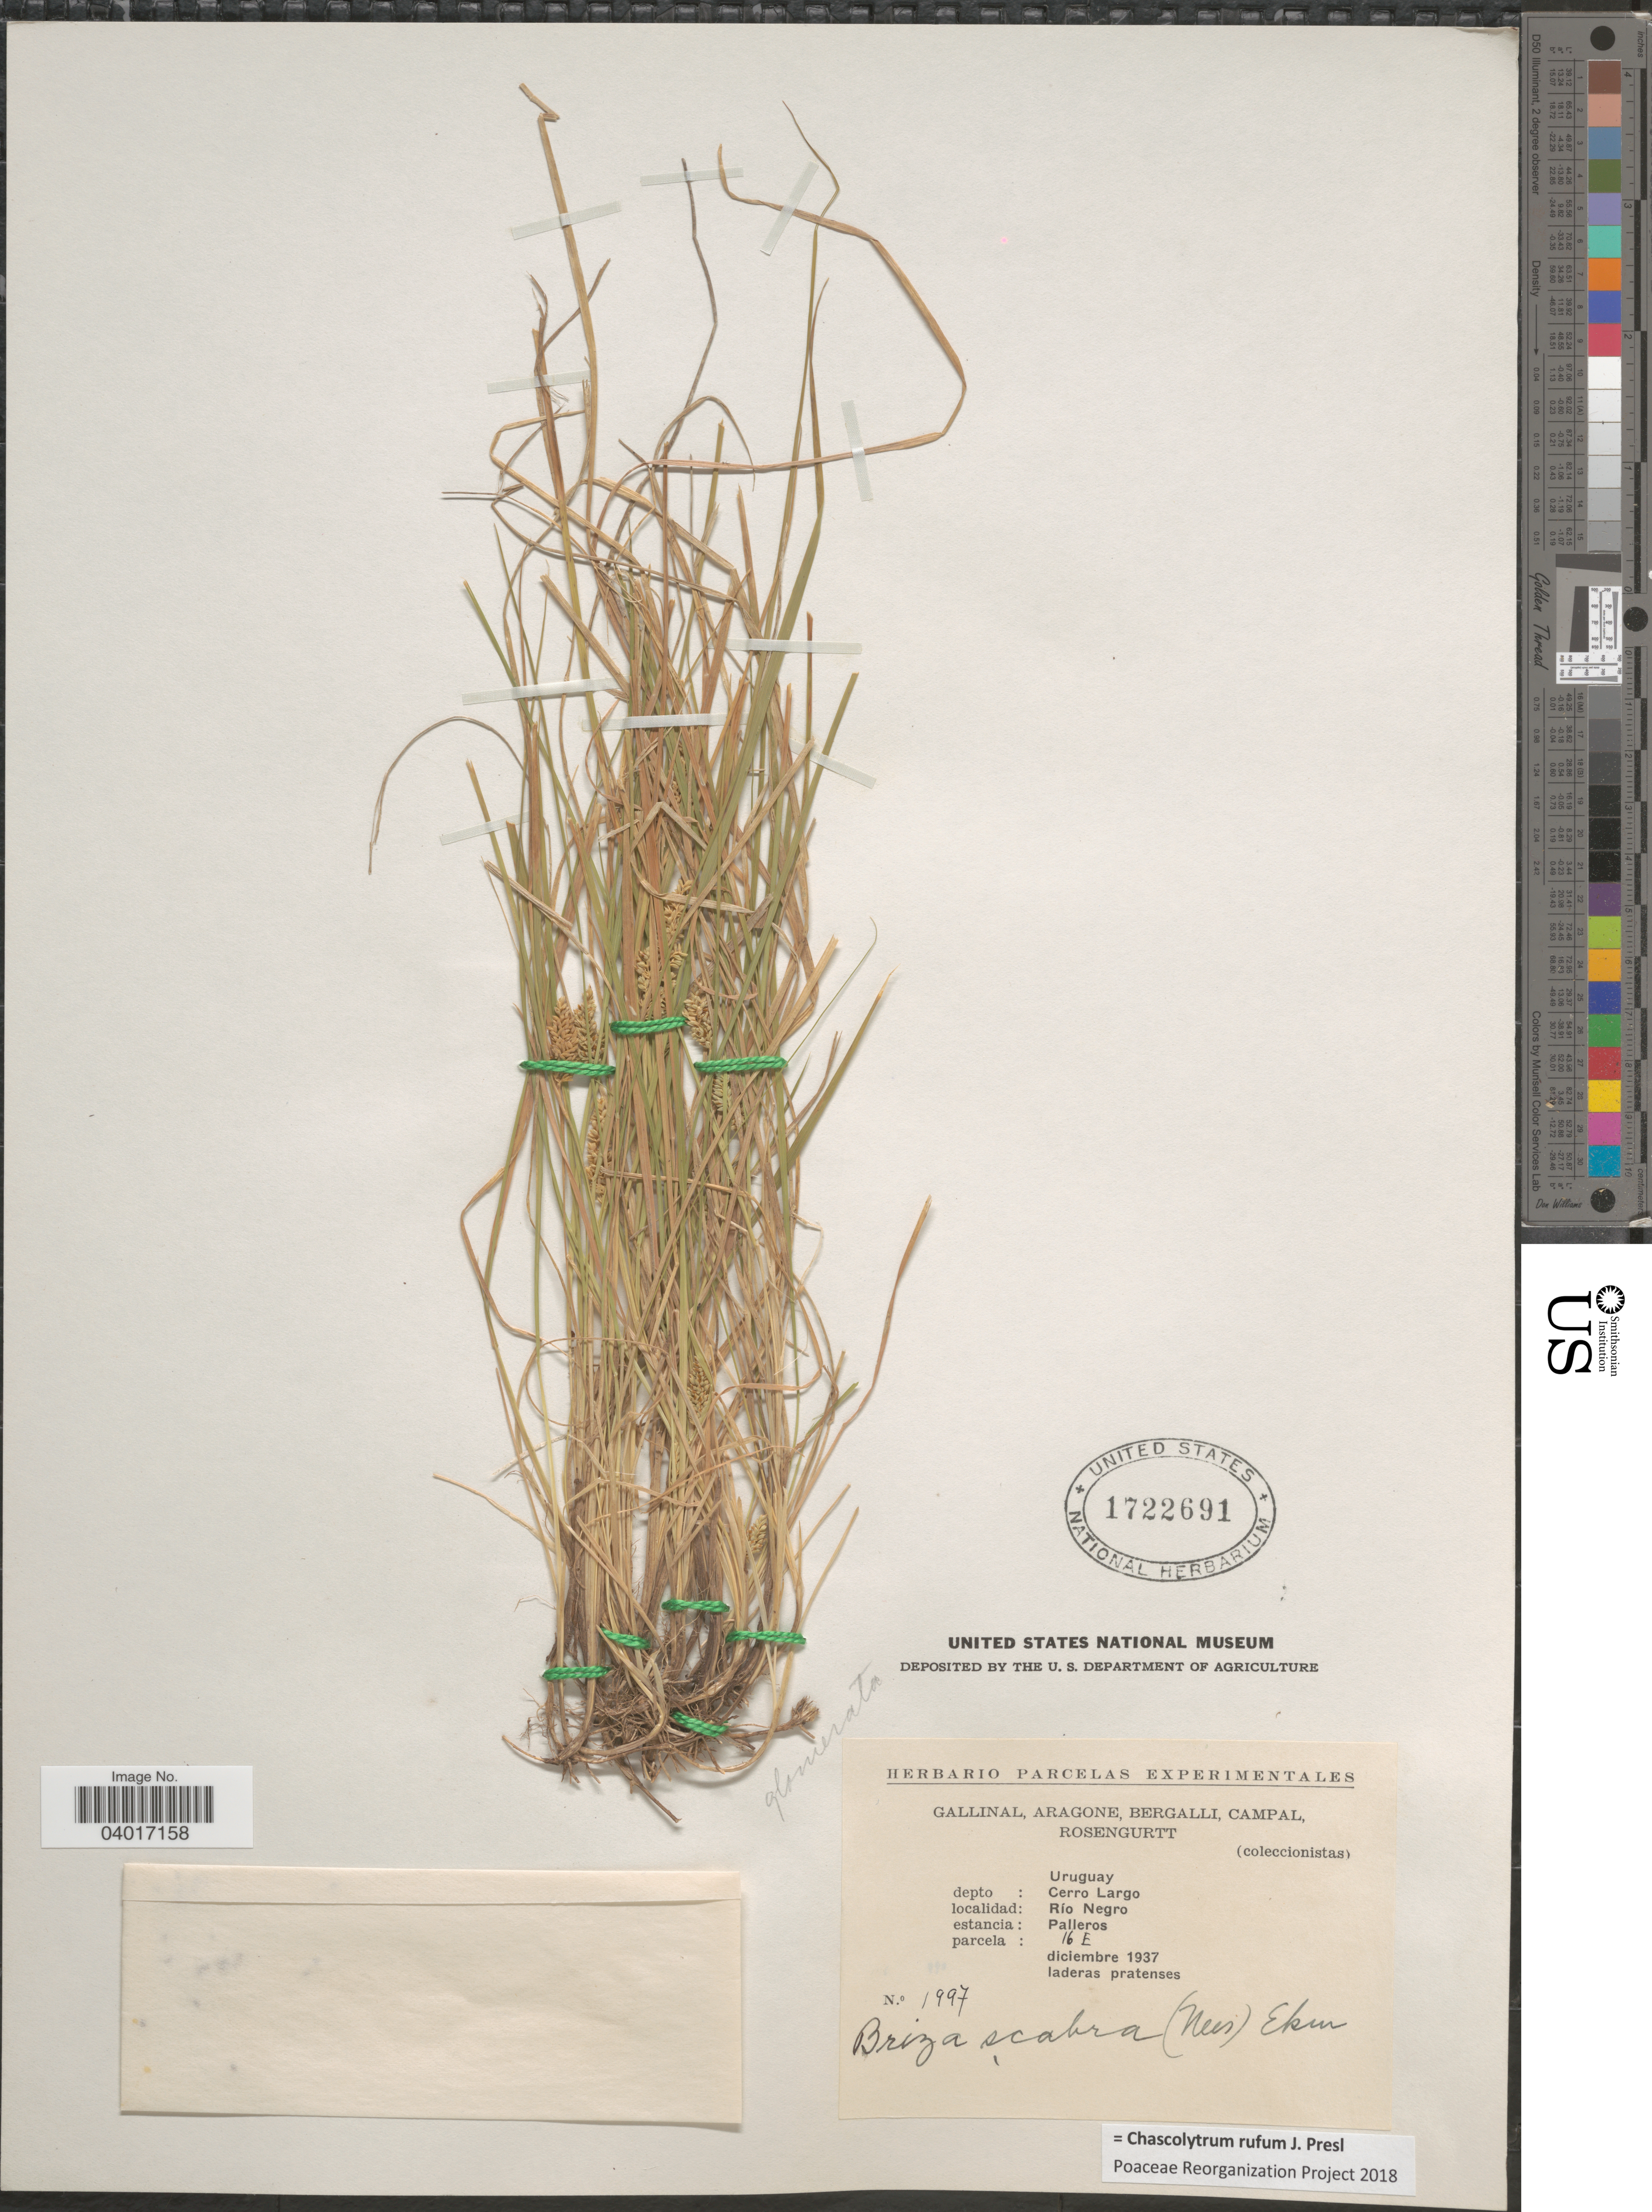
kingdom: Plantae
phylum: Tracheophyta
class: Liliopsida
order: Poales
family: Poaceae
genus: Chascolytrum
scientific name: Chascolytrum rufum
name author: C. Presl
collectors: -. Gallinal, -- Aragone, -- Bergalli, -- Campal & Rosengurtt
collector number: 1997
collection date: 1937-12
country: Uruguay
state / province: Rio Negro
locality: Depto: Cerro Largo. Río Negro. Estancia: Palleros. Parcela: 16 E.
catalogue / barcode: US 1722691